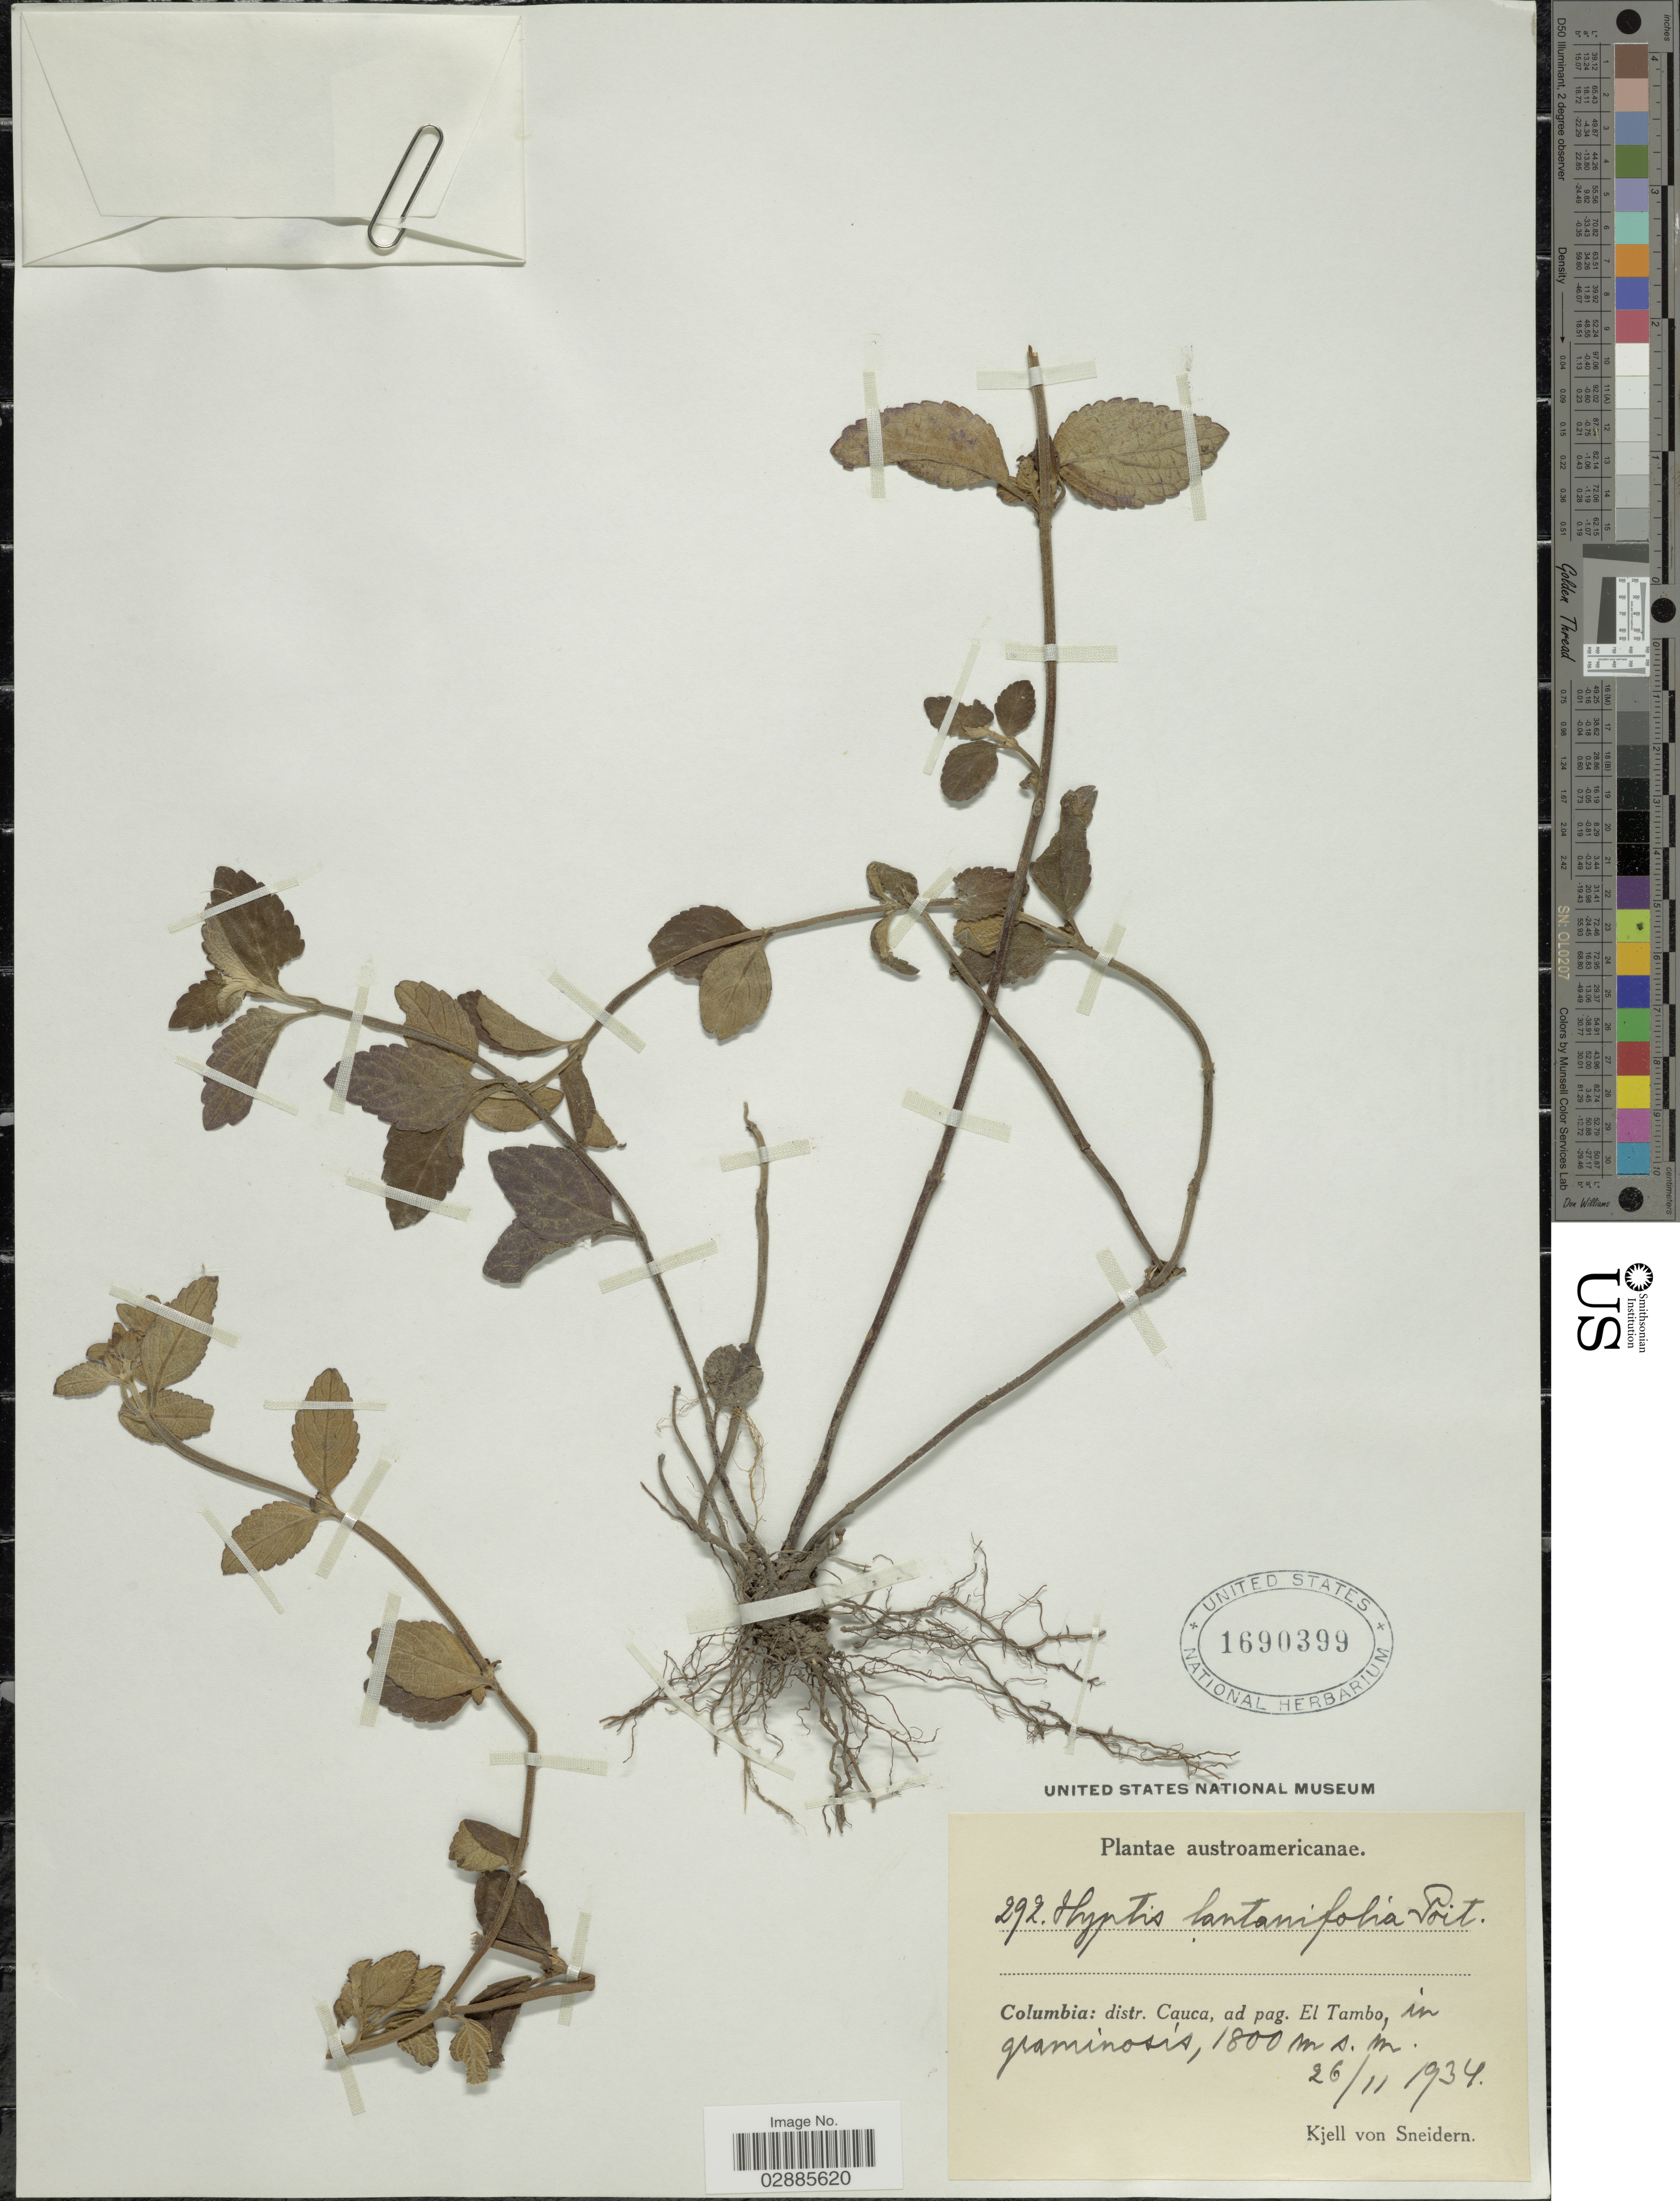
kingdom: Plantae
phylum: Tracheophyta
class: Magnoliopsida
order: Lamiales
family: Lamiaceae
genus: Hyptis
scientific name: Hyptis lantanifolia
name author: Poit.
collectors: K. von Sneidern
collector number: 292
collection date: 1934-11-26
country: Colombia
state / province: Cauca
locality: Distr. Cauca, ad pag. El Tambo.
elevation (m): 1800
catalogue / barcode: US 1690399